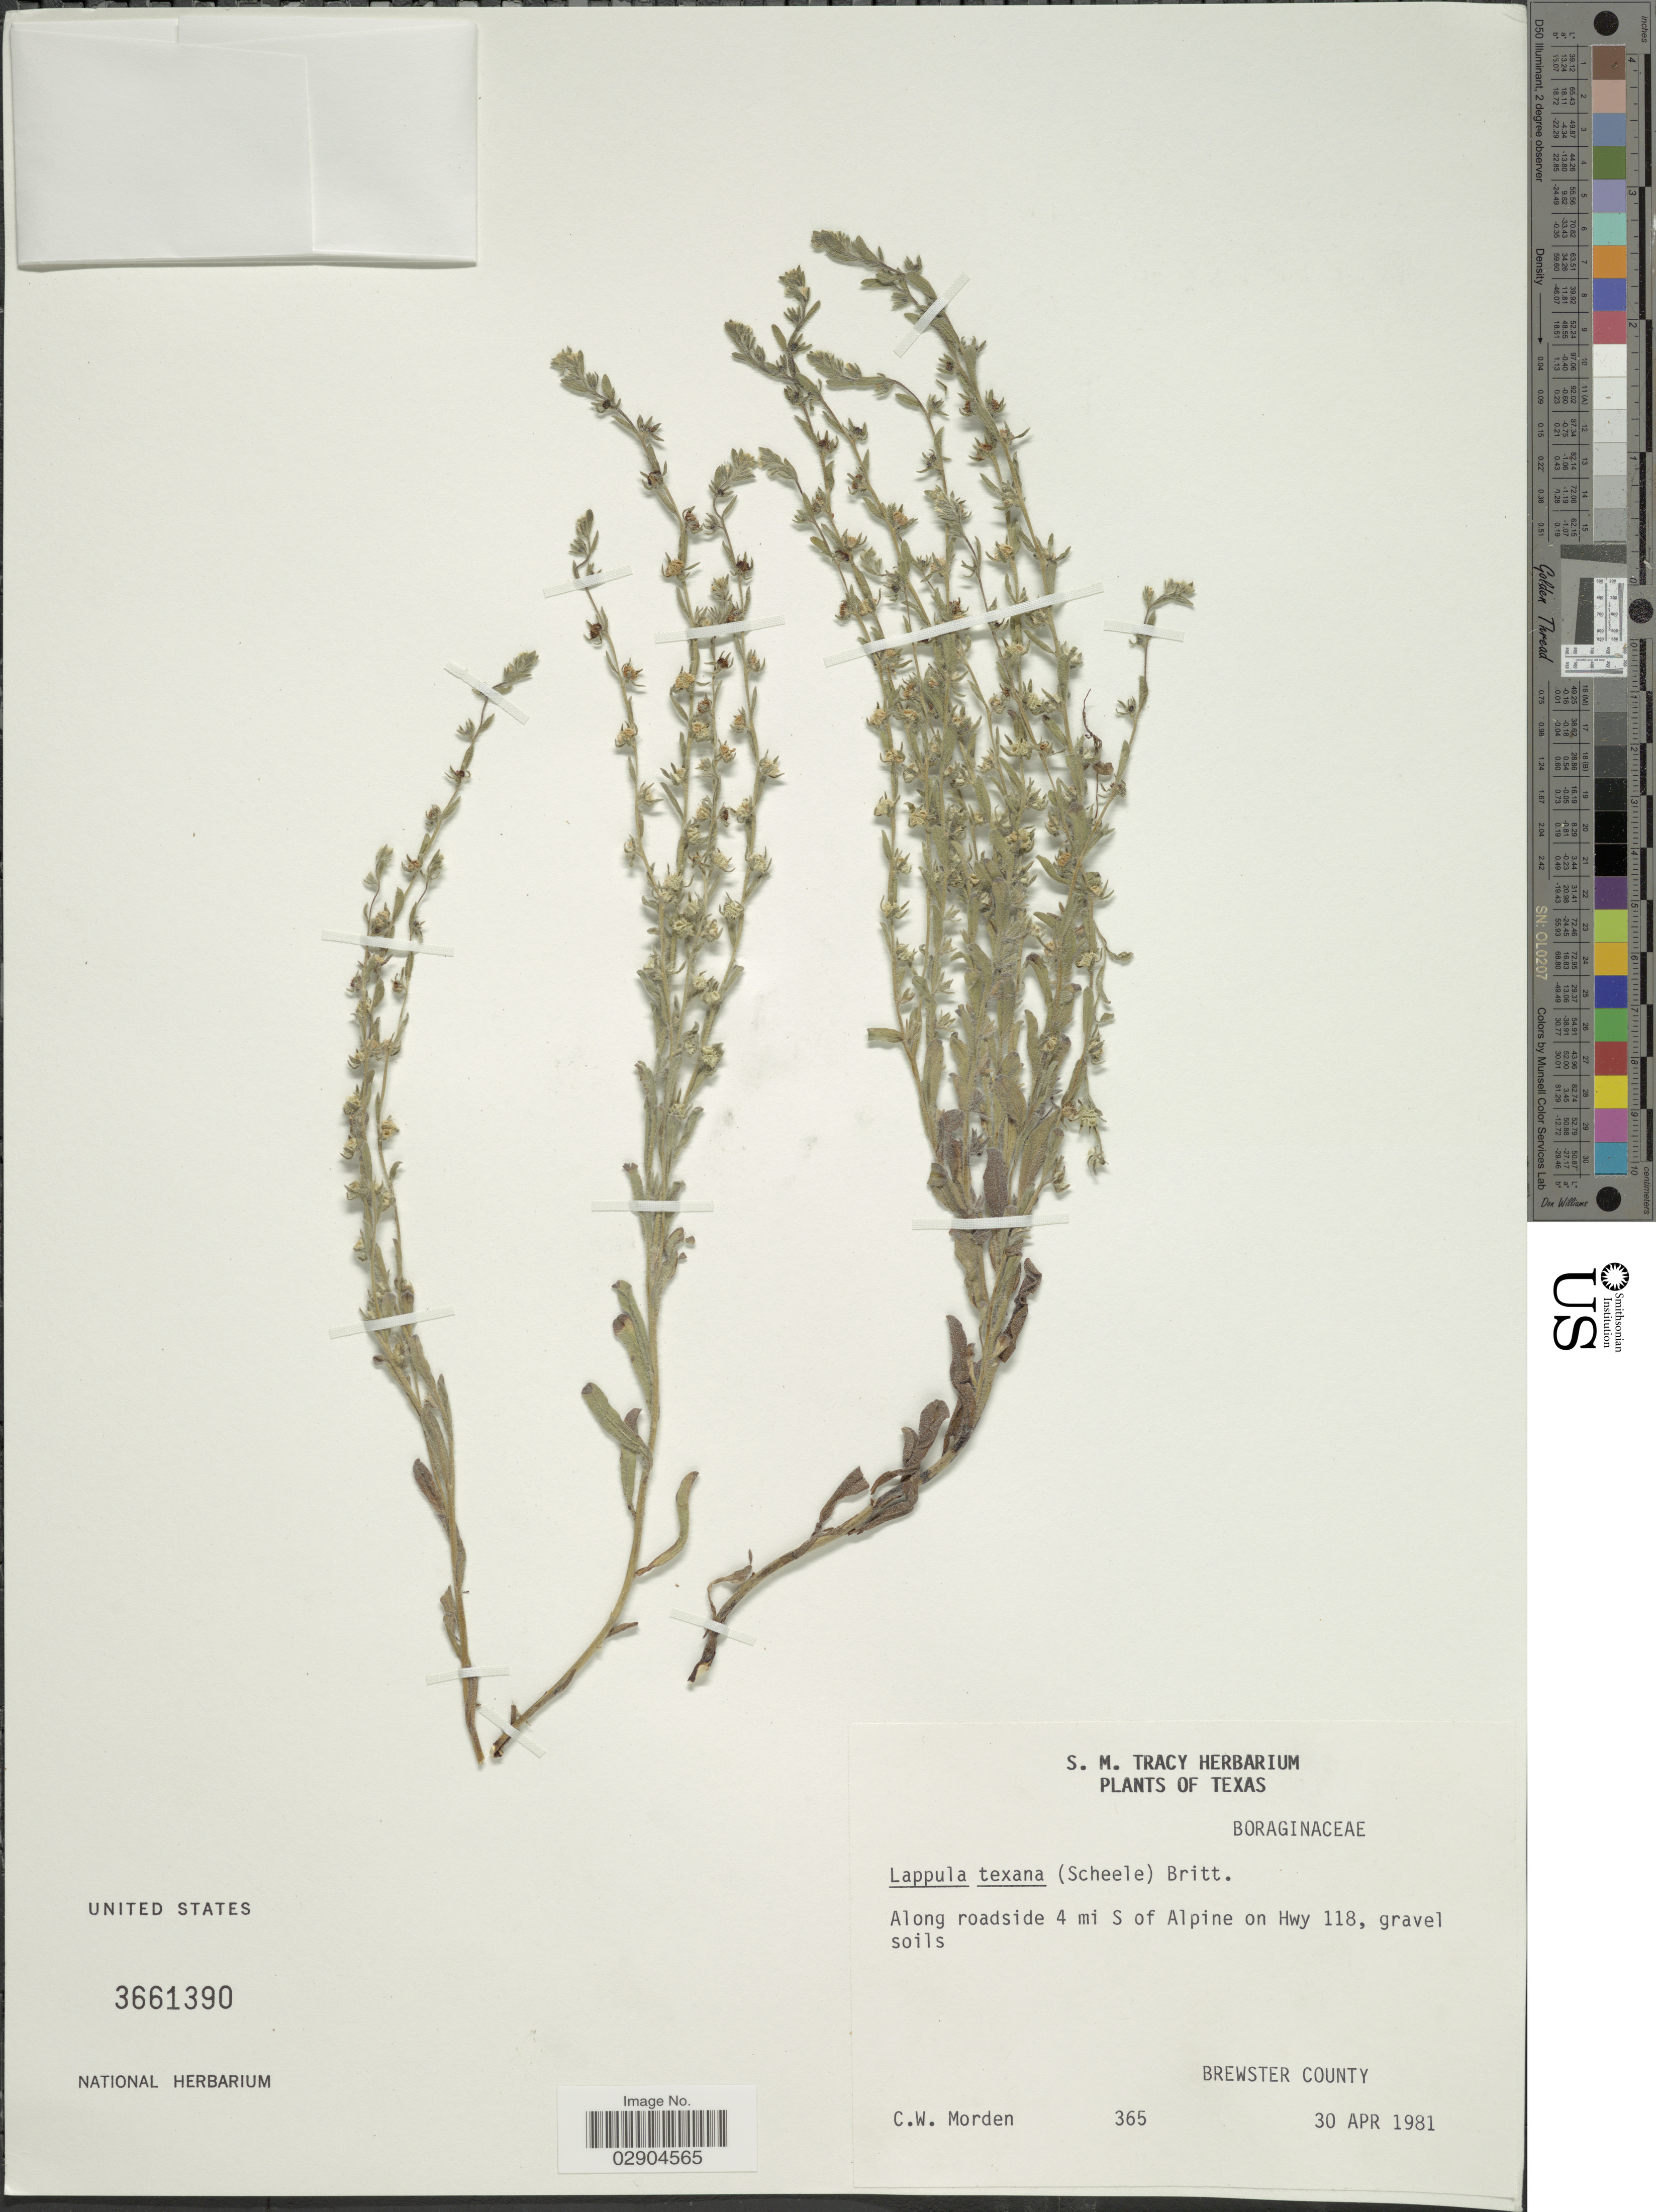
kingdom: Plantae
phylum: Tracheophyta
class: Magnoliopsida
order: Boraginales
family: Boraginaceae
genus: Lappula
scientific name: Lappula occidentalis var. cupulata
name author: (A. Gray) L.C. Higgins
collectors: C. Morden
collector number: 365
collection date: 1981-04-30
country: United States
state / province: Texas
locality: Along roadside 4 mi S of Alpine on Hwy 118. Brewster County.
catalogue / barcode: US 3661390